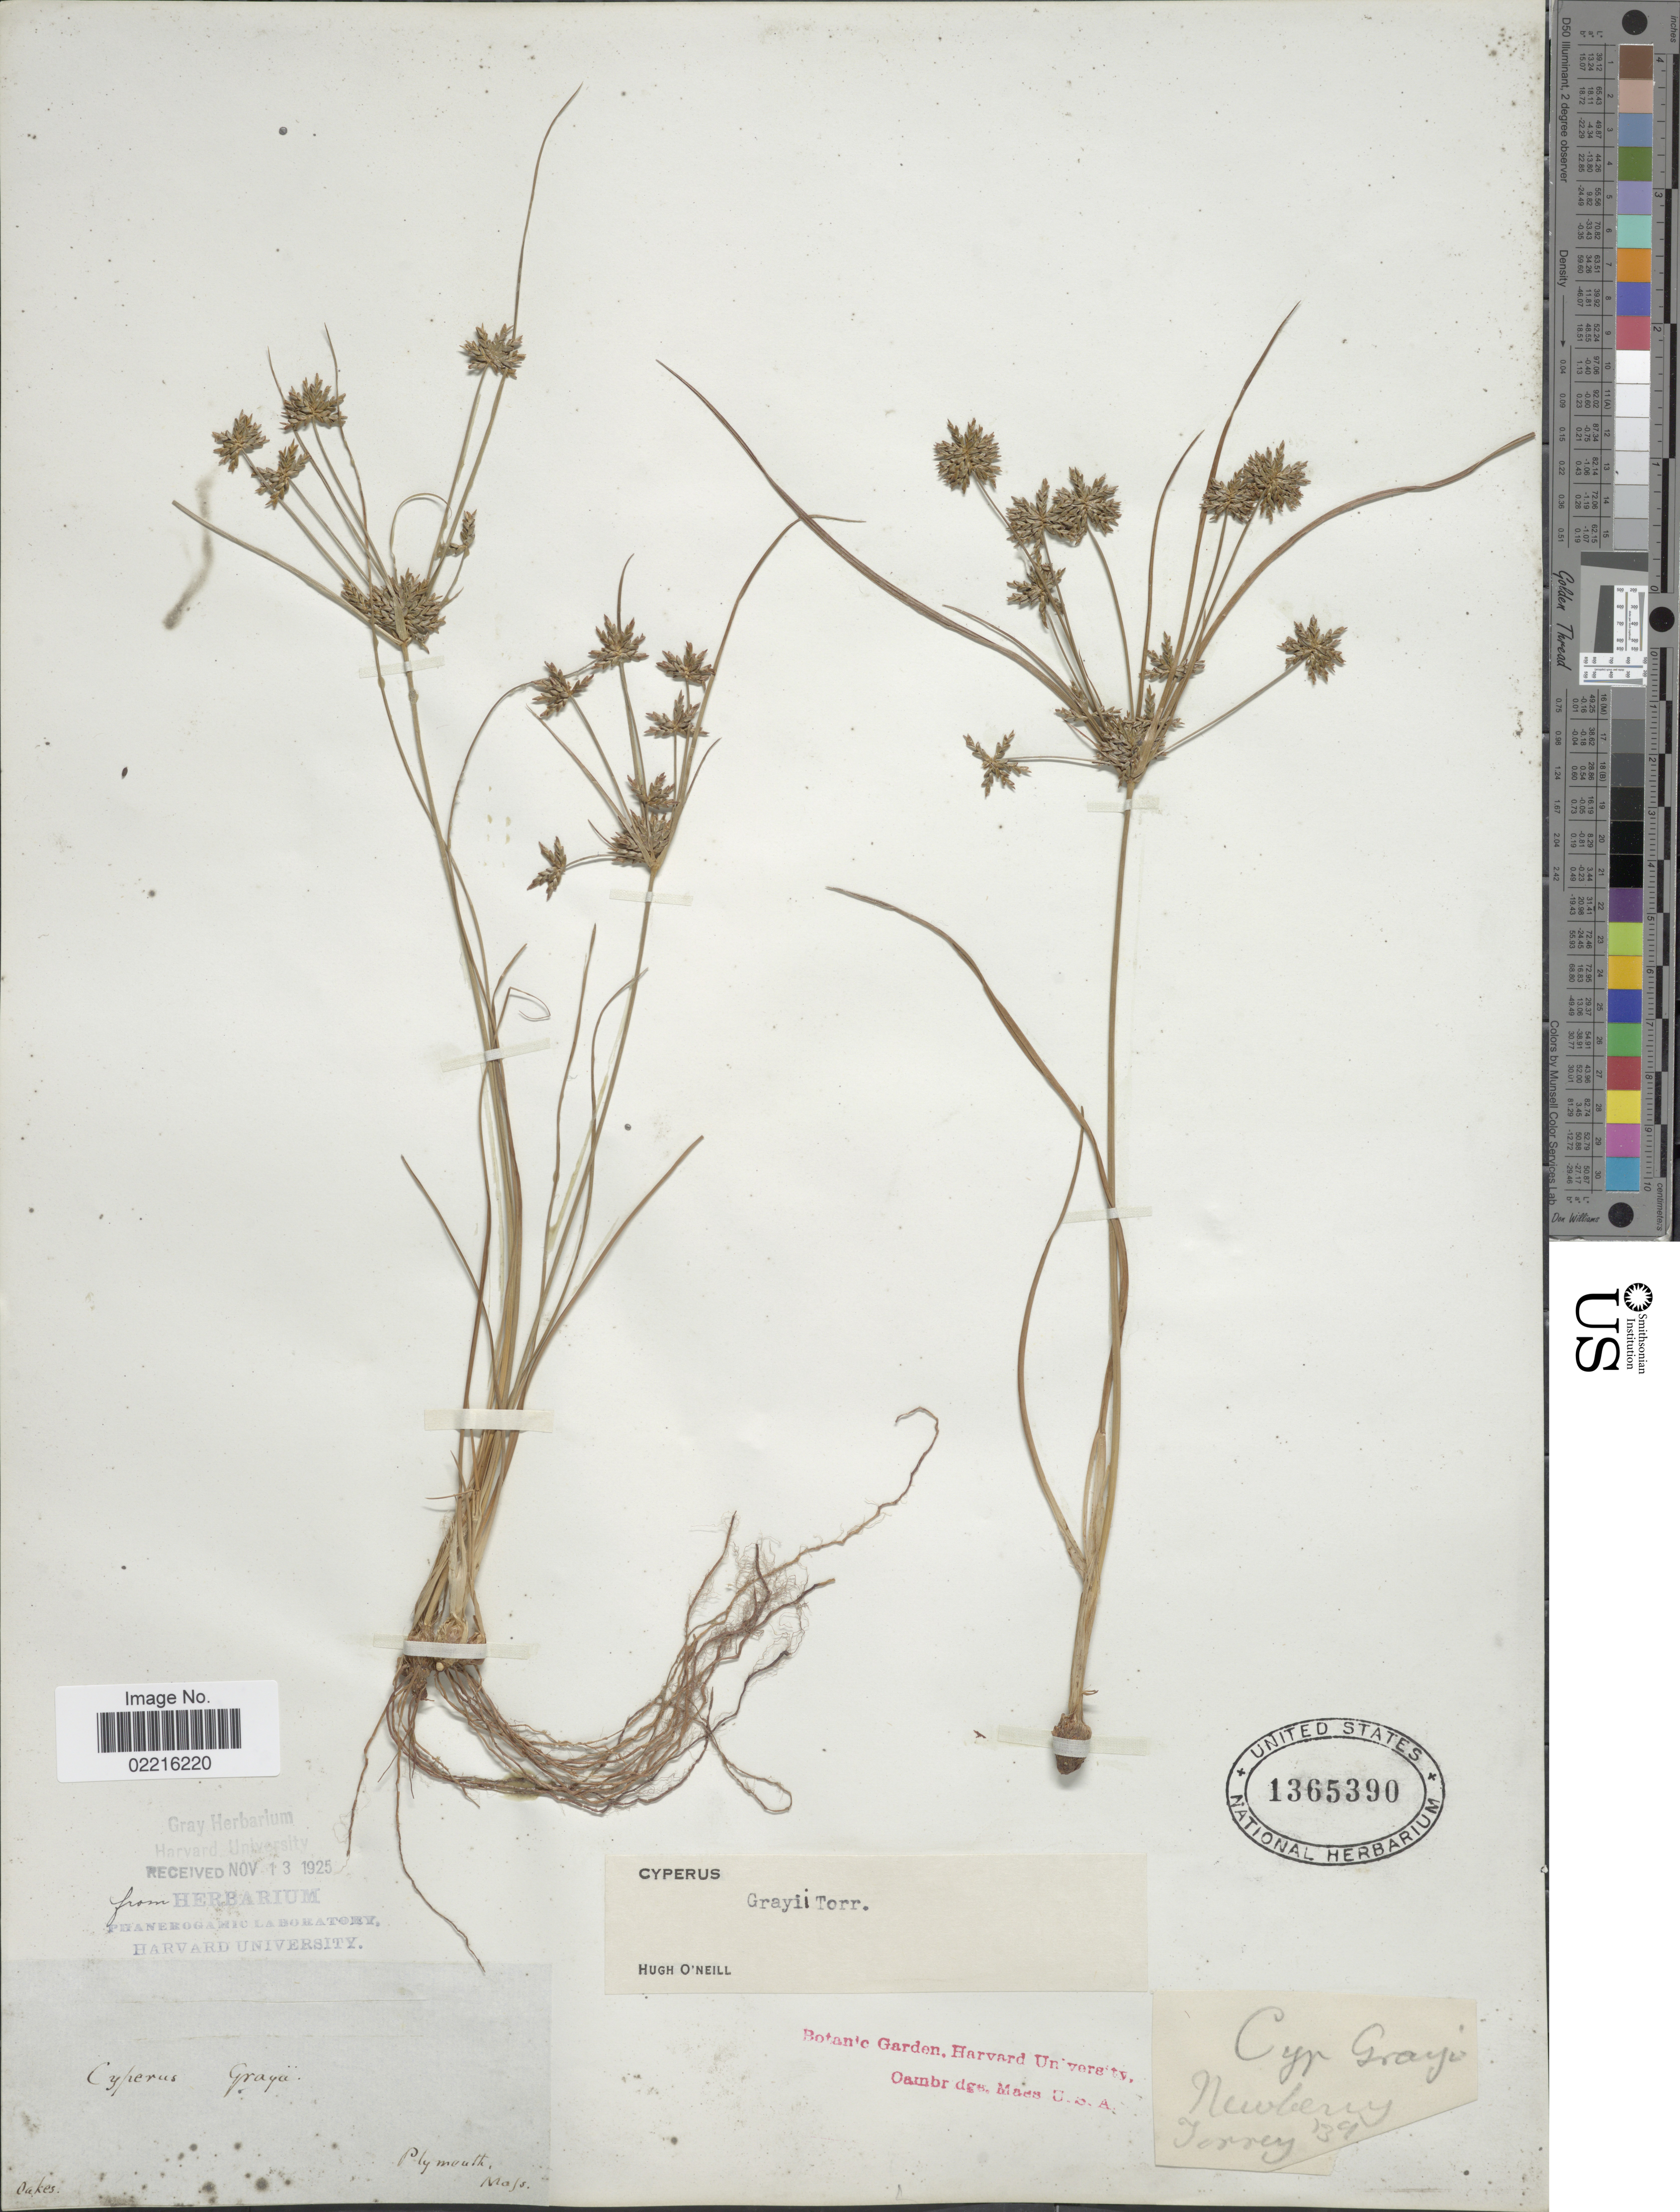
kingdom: Plantae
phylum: Tracheophyta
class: Liliopsida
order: Poales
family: Cyperaceae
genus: Cyperus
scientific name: Cyperus grayi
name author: Torr.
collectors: -. Oakes & J. Torrey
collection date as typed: Transcribed d/m/y: //39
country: United States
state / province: Massachusetts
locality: Plymouth, Mass., Newberry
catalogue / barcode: US 1365390